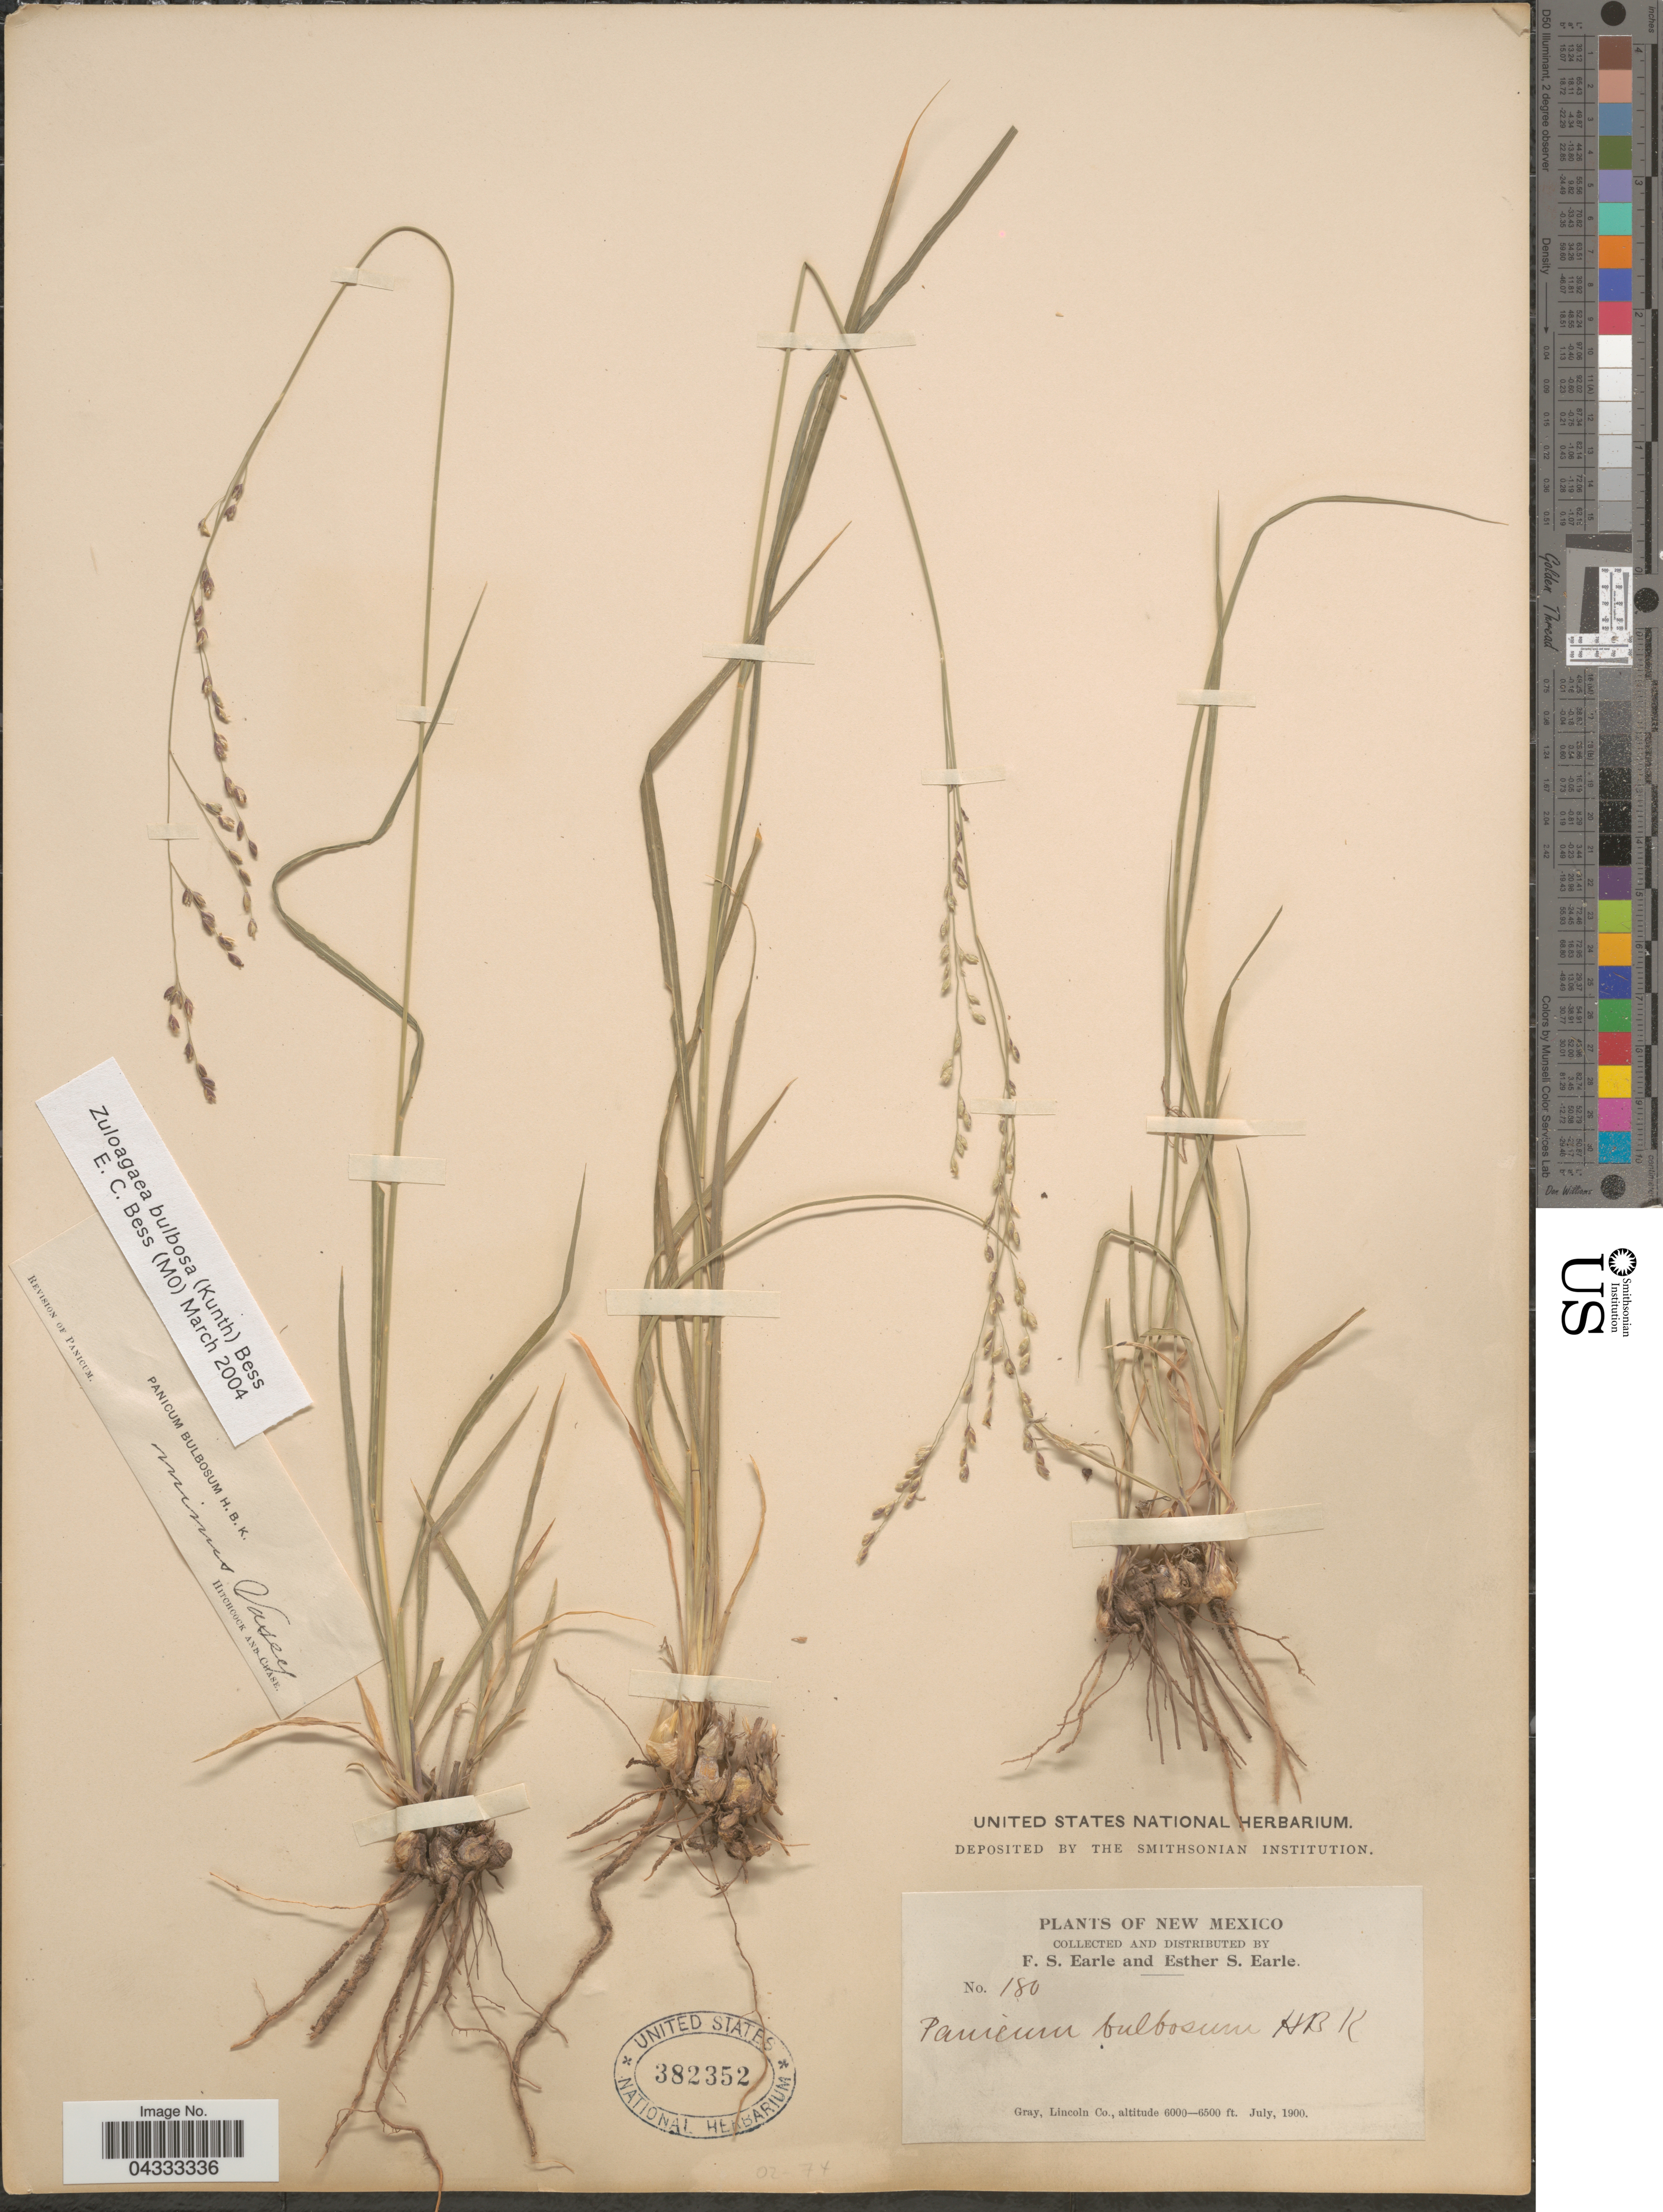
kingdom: Plantae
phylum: Tracheophyta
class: Liliopsida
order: Poales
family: Poaceae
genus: Zuloagaea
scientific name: Zuloagaea bulbosa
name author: (Kunth) E. Bess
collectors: F. S. Earle & E. S. Earle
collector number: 180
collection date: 1900-07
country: United States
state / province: New Mexico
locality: Gray, Lincoln Co.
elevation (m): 1829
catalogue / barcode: US 382352